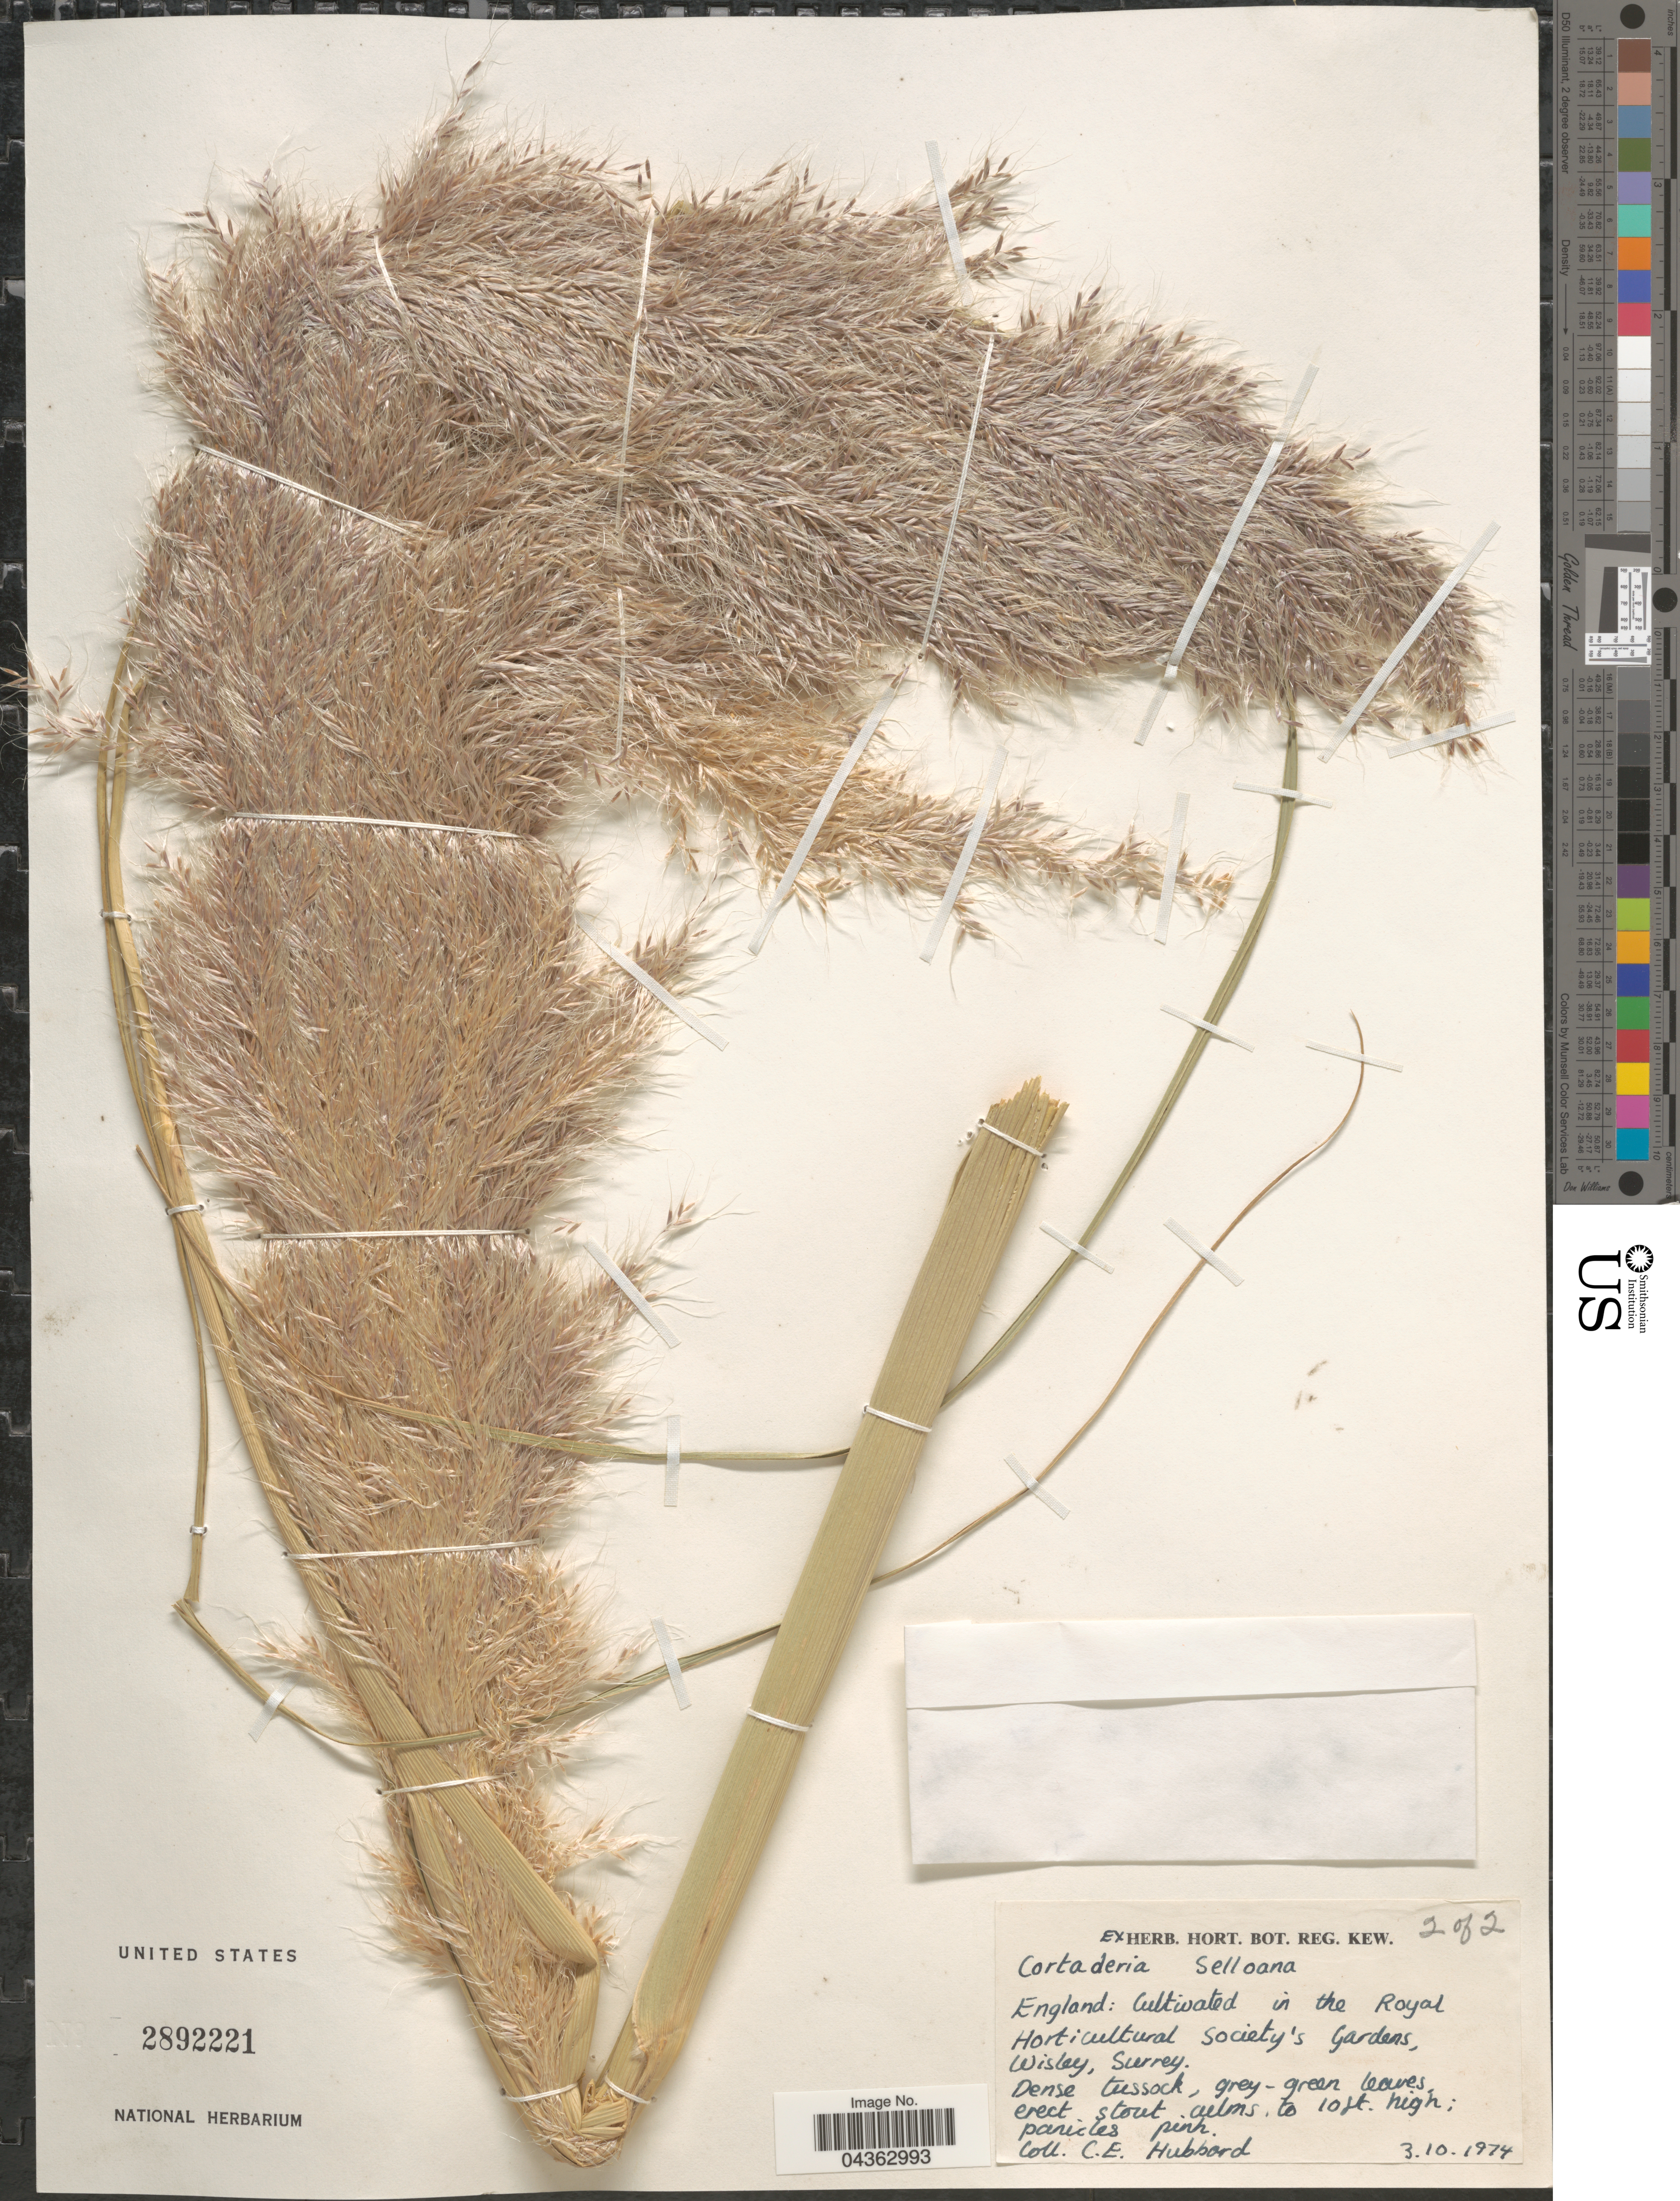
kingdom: Plantae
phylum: Tracheophyta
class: Liliopsida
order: Poales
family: Poaceae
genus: Cortaderia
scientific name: Cortaderia selloana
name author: (Schult. & Schult. f.) Asch. & Graebn.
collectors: C. E. Hubbard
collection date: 1974-10-03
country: United Kingdom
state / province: England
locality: Cultivated at the Royal Horticultural Society's Gardens, Wisley, Surrey.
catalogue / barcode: US 2892221